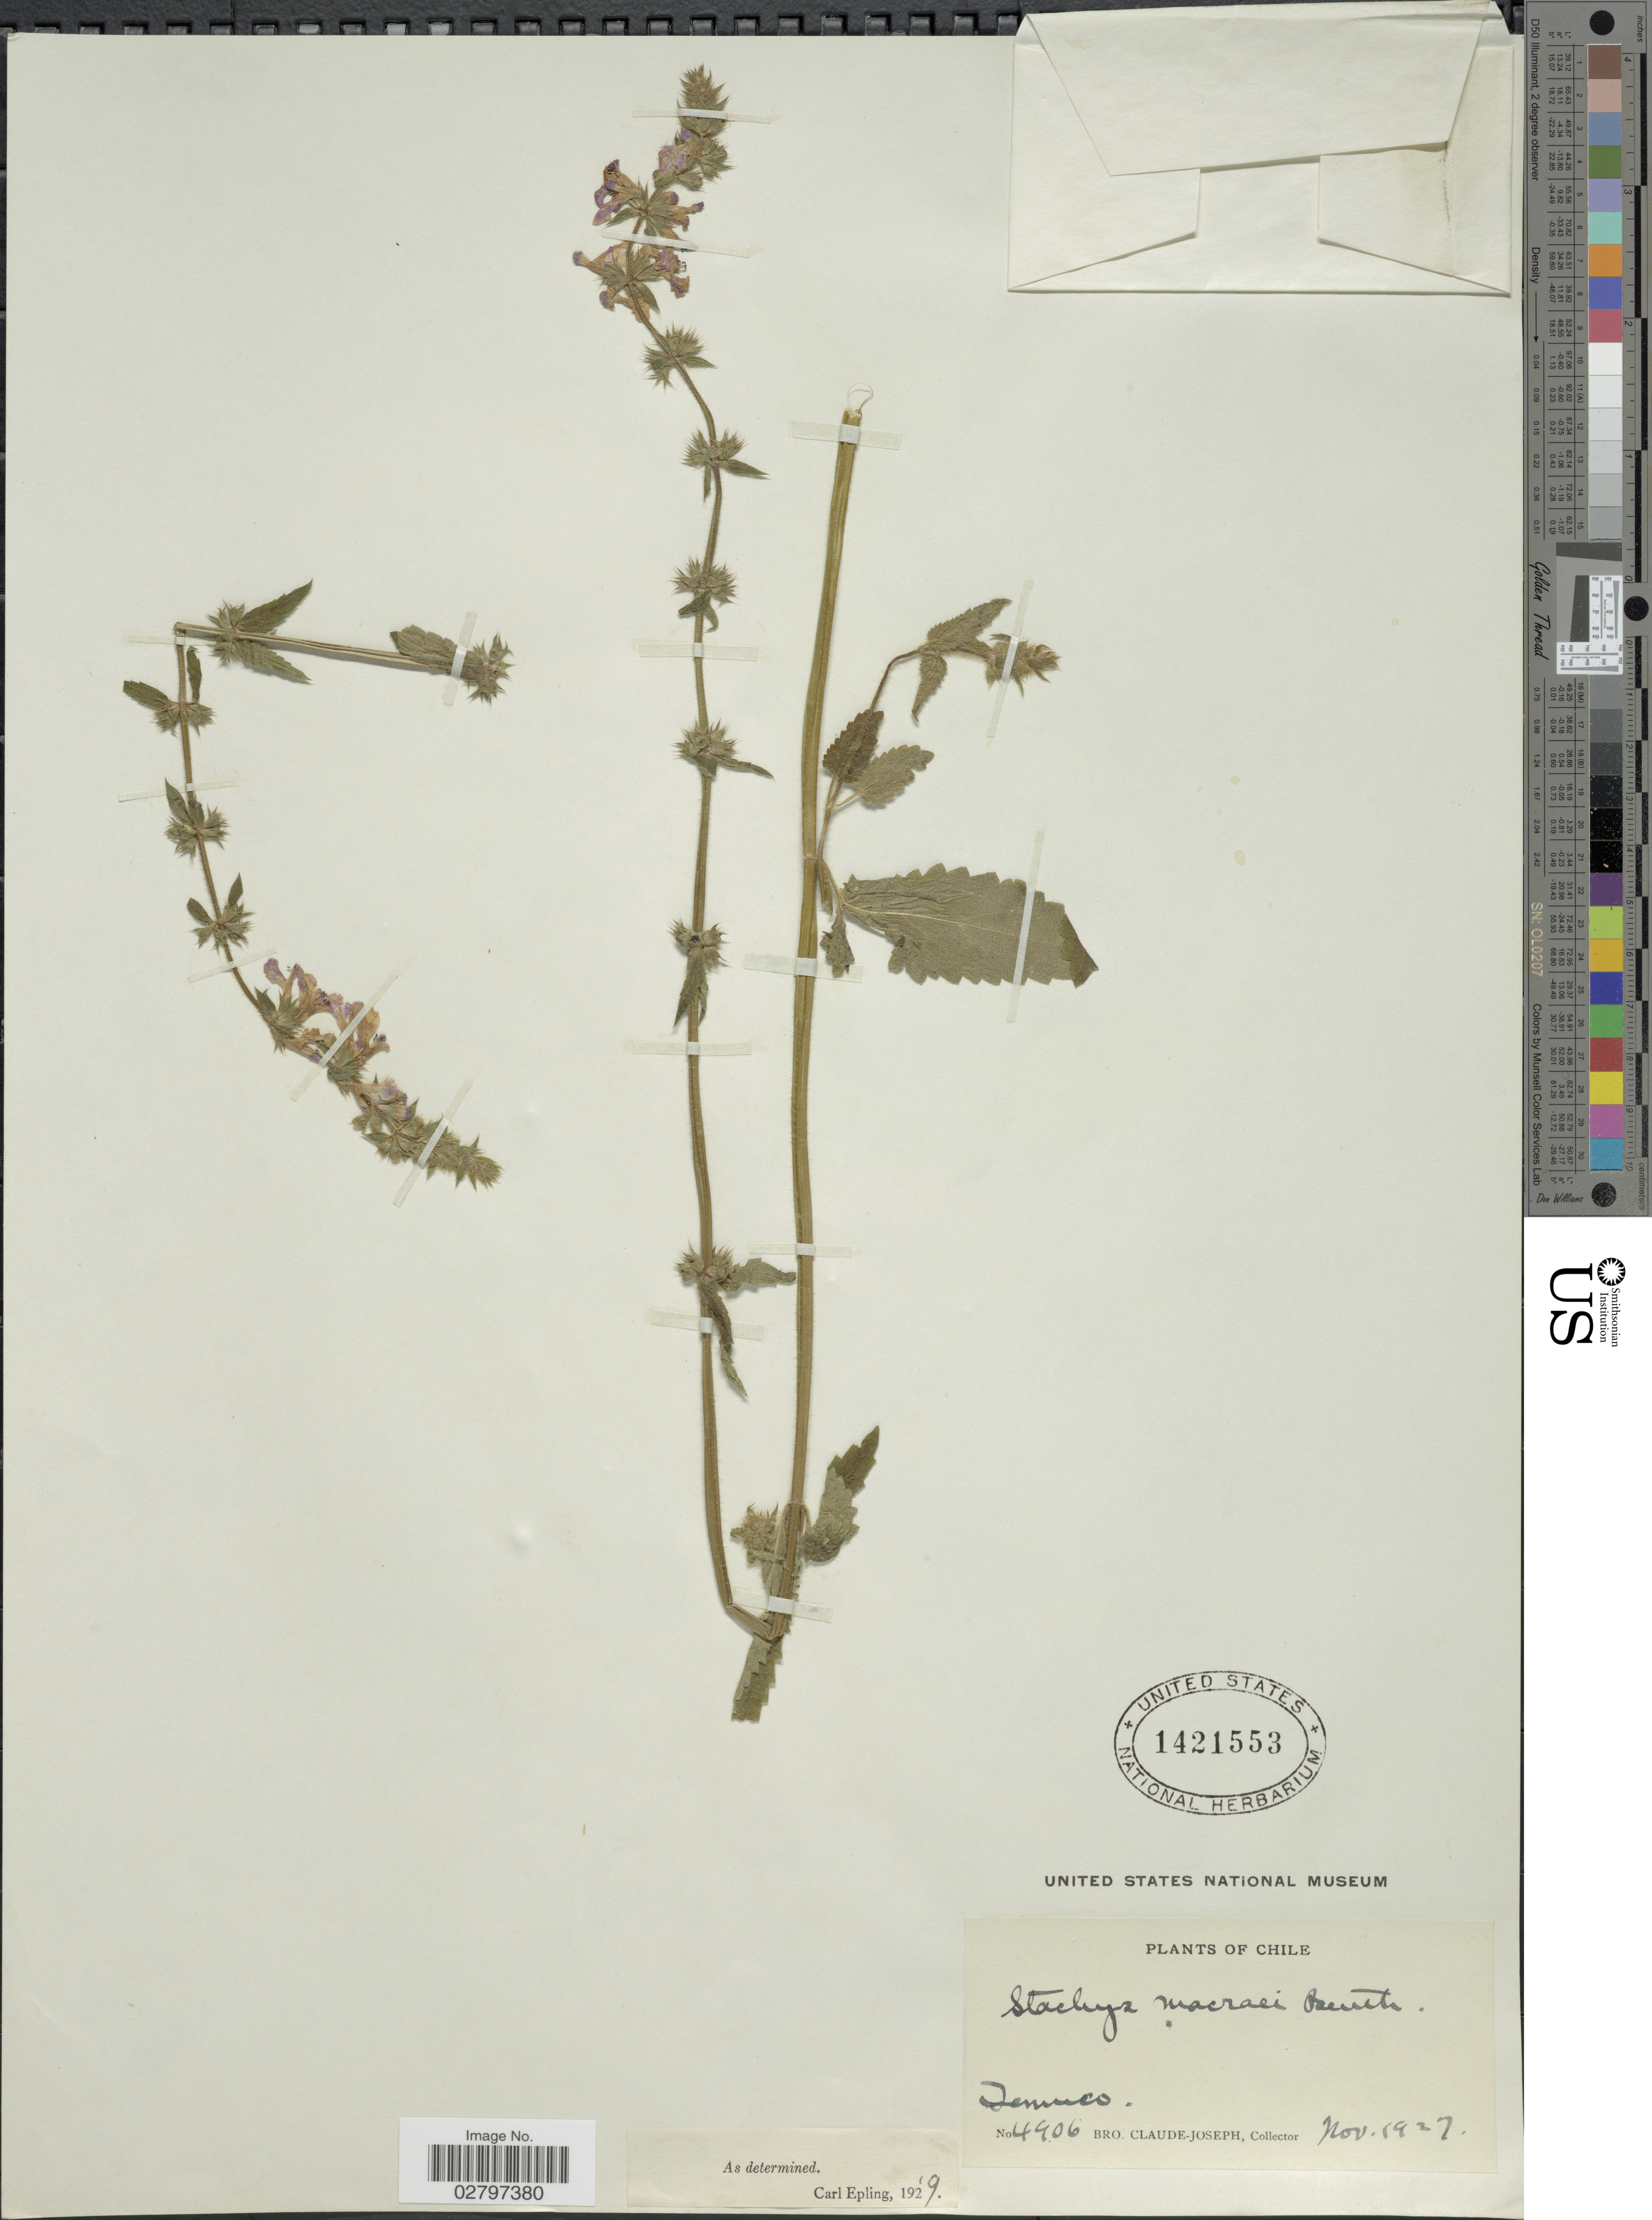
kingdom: Plantae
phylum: Tracheophyta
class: Magnoliopsida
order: Lamiales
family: Lamiaceae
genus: Stachys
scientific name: Stachys macraei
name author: Benth.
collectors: Bro. Claude-Joseph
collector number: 4906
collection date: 1927-11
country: Chile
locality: Temuco.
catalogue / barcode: US 1421553